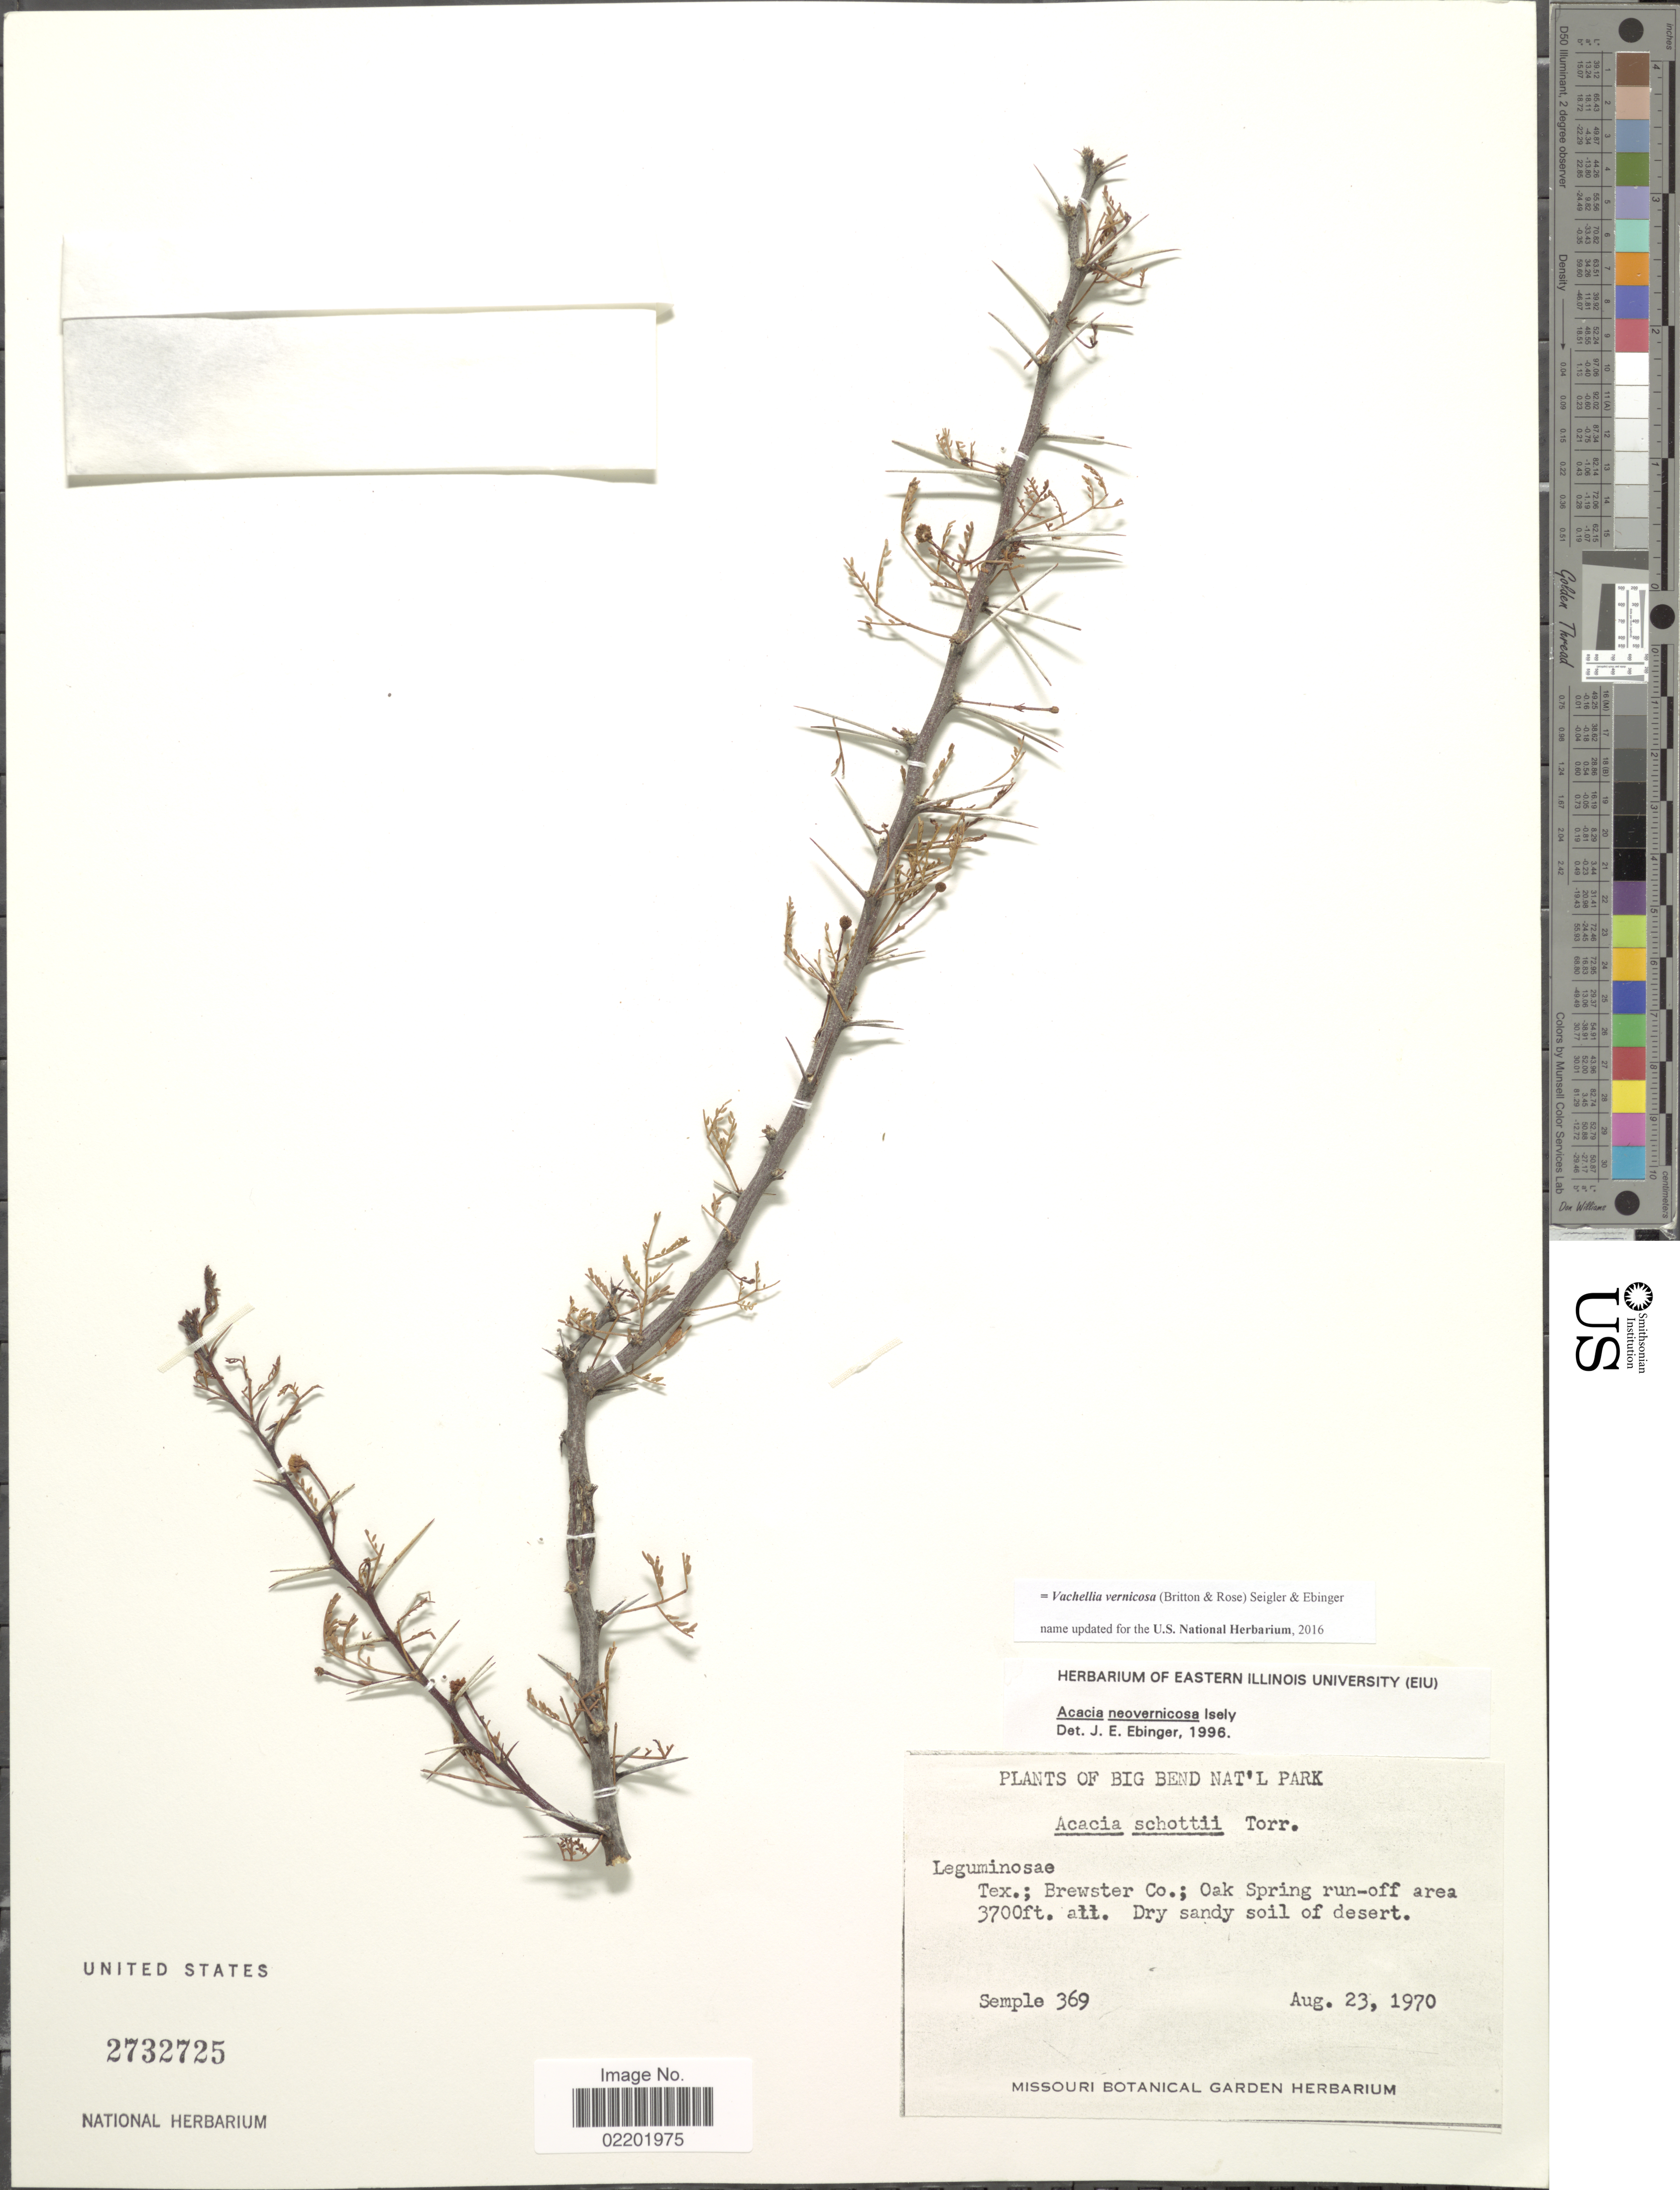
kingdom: Plantae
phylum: Tracheophyta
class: Magnoliopsida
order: Fabales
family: Fabaceae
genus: Vachellia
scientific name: Vachellia vernicosa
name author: (Britton & Rose) Seigler & Ebinger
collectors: Semple, --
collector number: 369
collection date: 1970-08-23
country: United States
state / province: Texas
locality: Big Bend Nat'l Park, Tex., Brewster Co., Oak Spring run-off area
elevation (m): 1128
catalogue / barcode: US 2732725